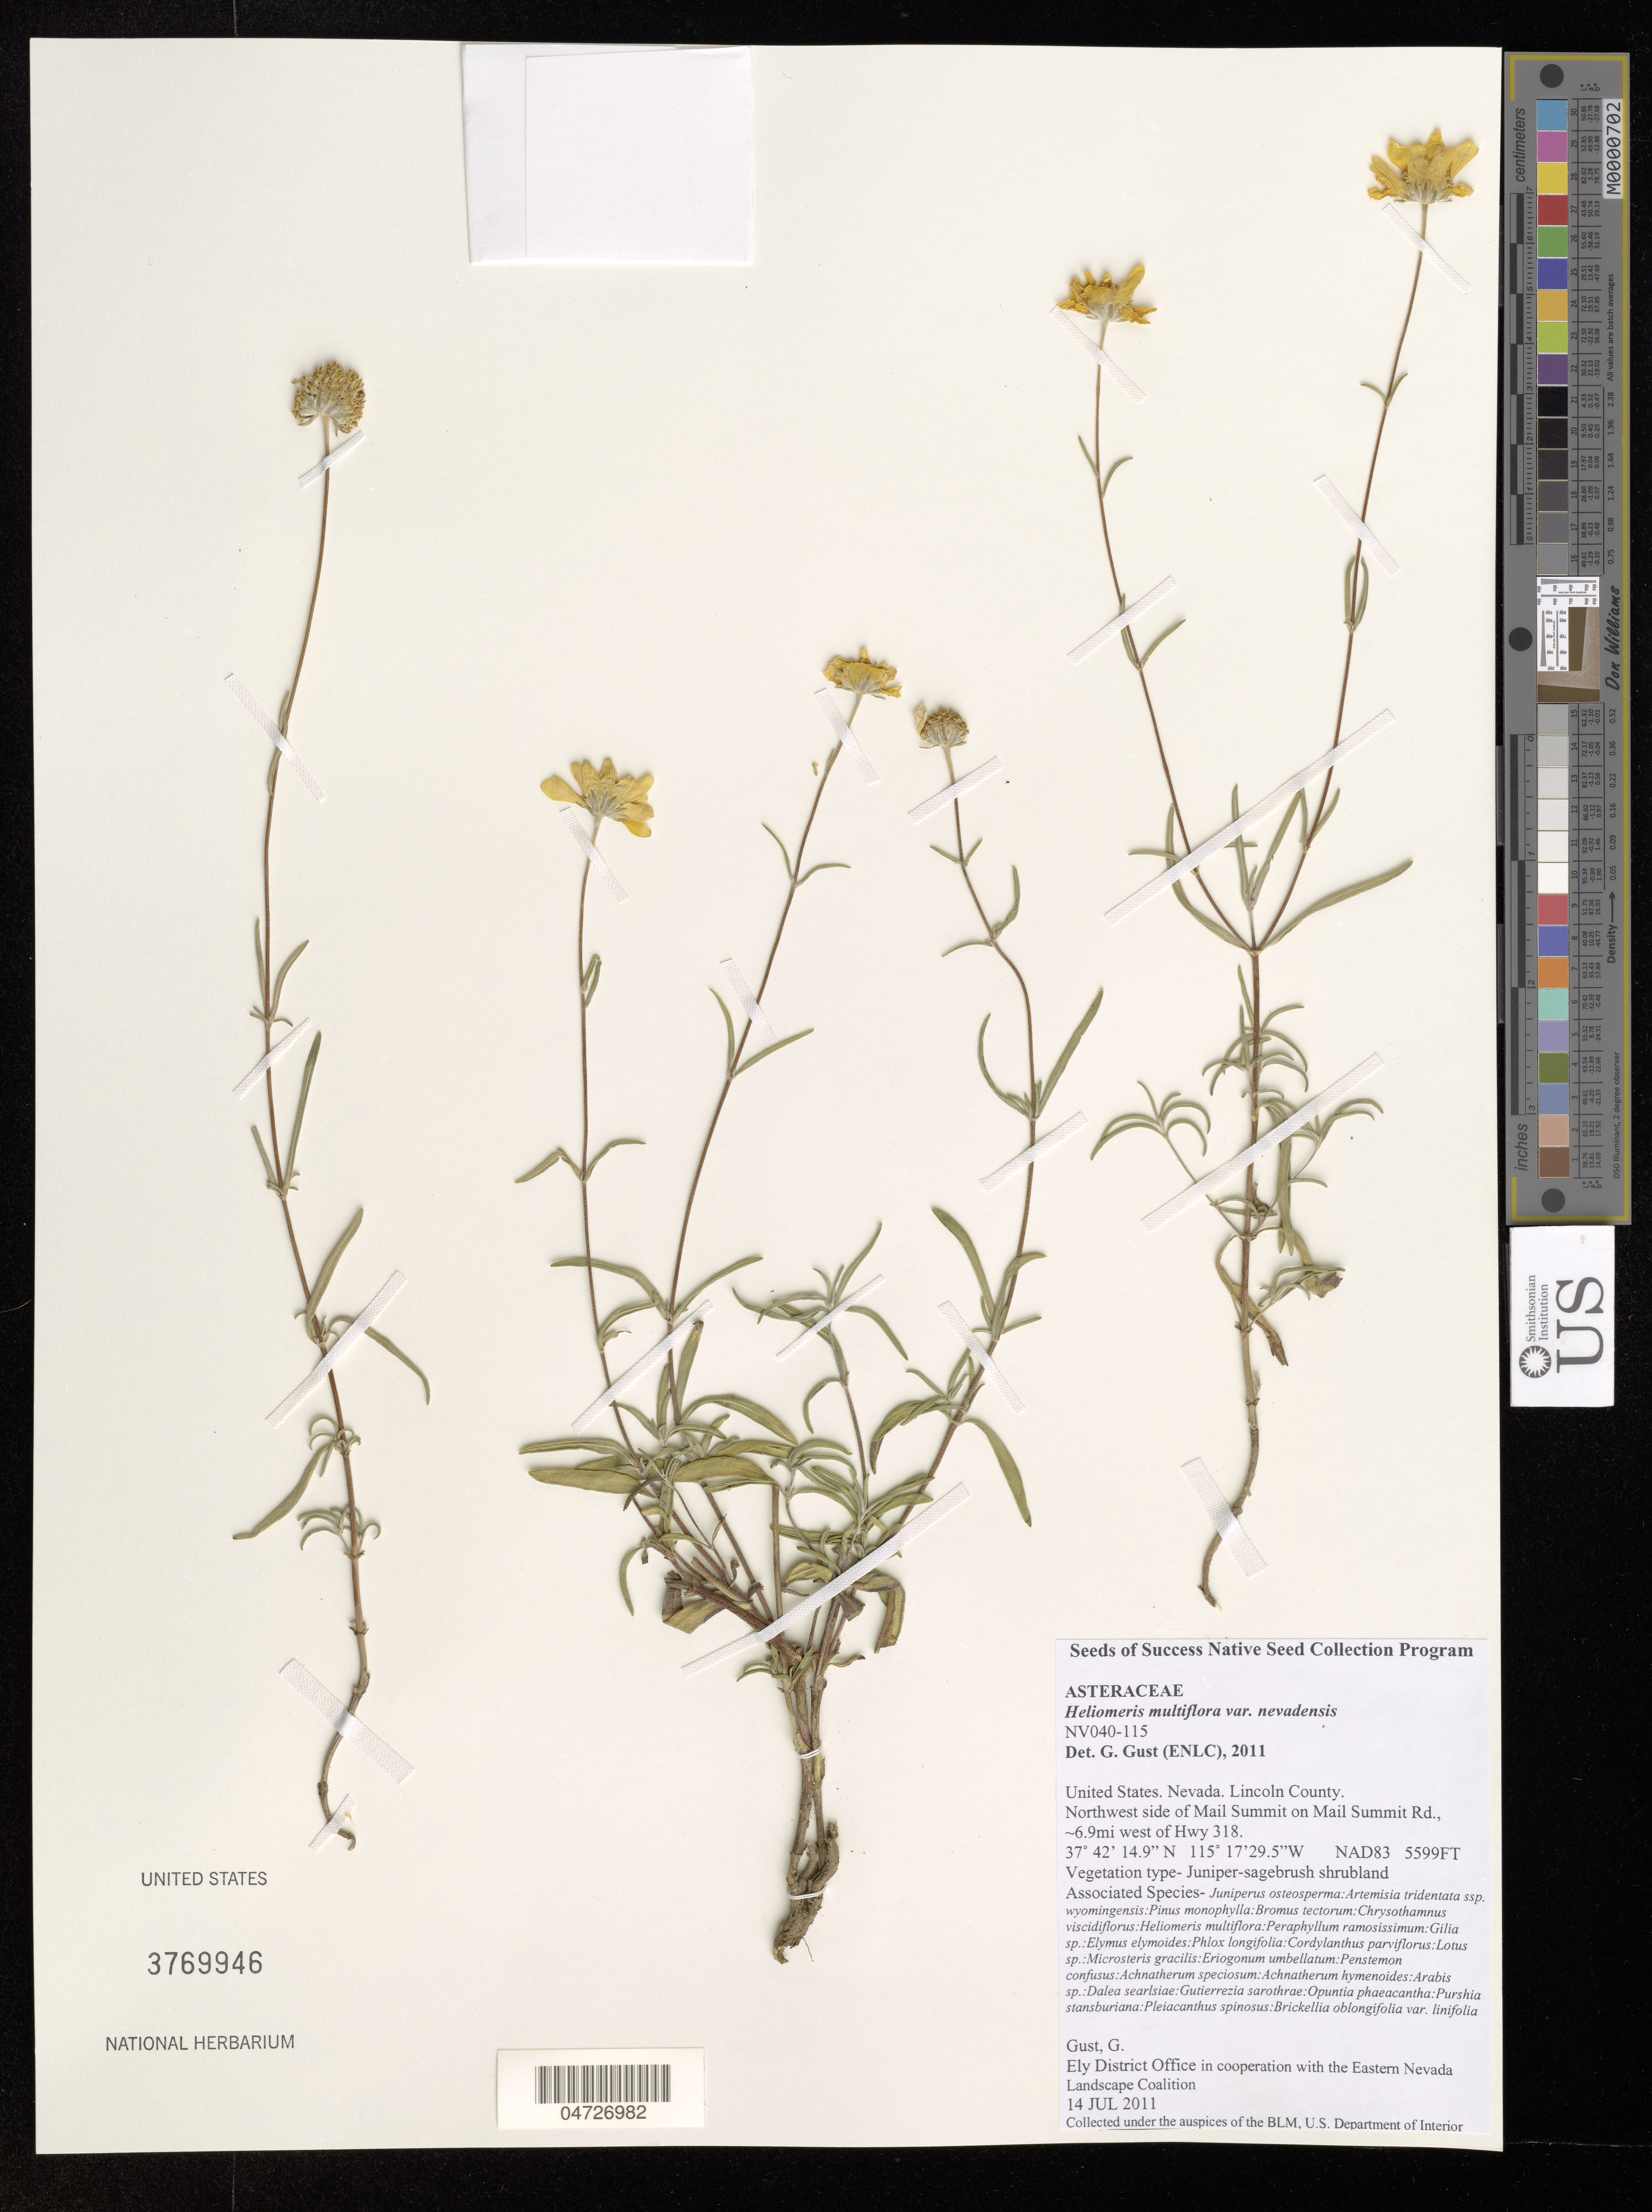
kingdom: Plantae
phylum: Tracheophyta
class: Magnoliopsida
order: Asterales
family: Asteraceae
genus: Heliomeris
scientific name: Heliomeris multiflora var. nevadensis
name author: (A. Nelson) Blake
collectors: G. Gust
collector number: NV040-115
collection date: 2011-07-14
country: United States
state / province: Nevada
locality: Lincoln County. Northwest side of Mail Summit on Mail Summit Rd., ~6.9mi west of Hwy 318.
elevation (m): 1707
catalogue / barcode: US 3769946